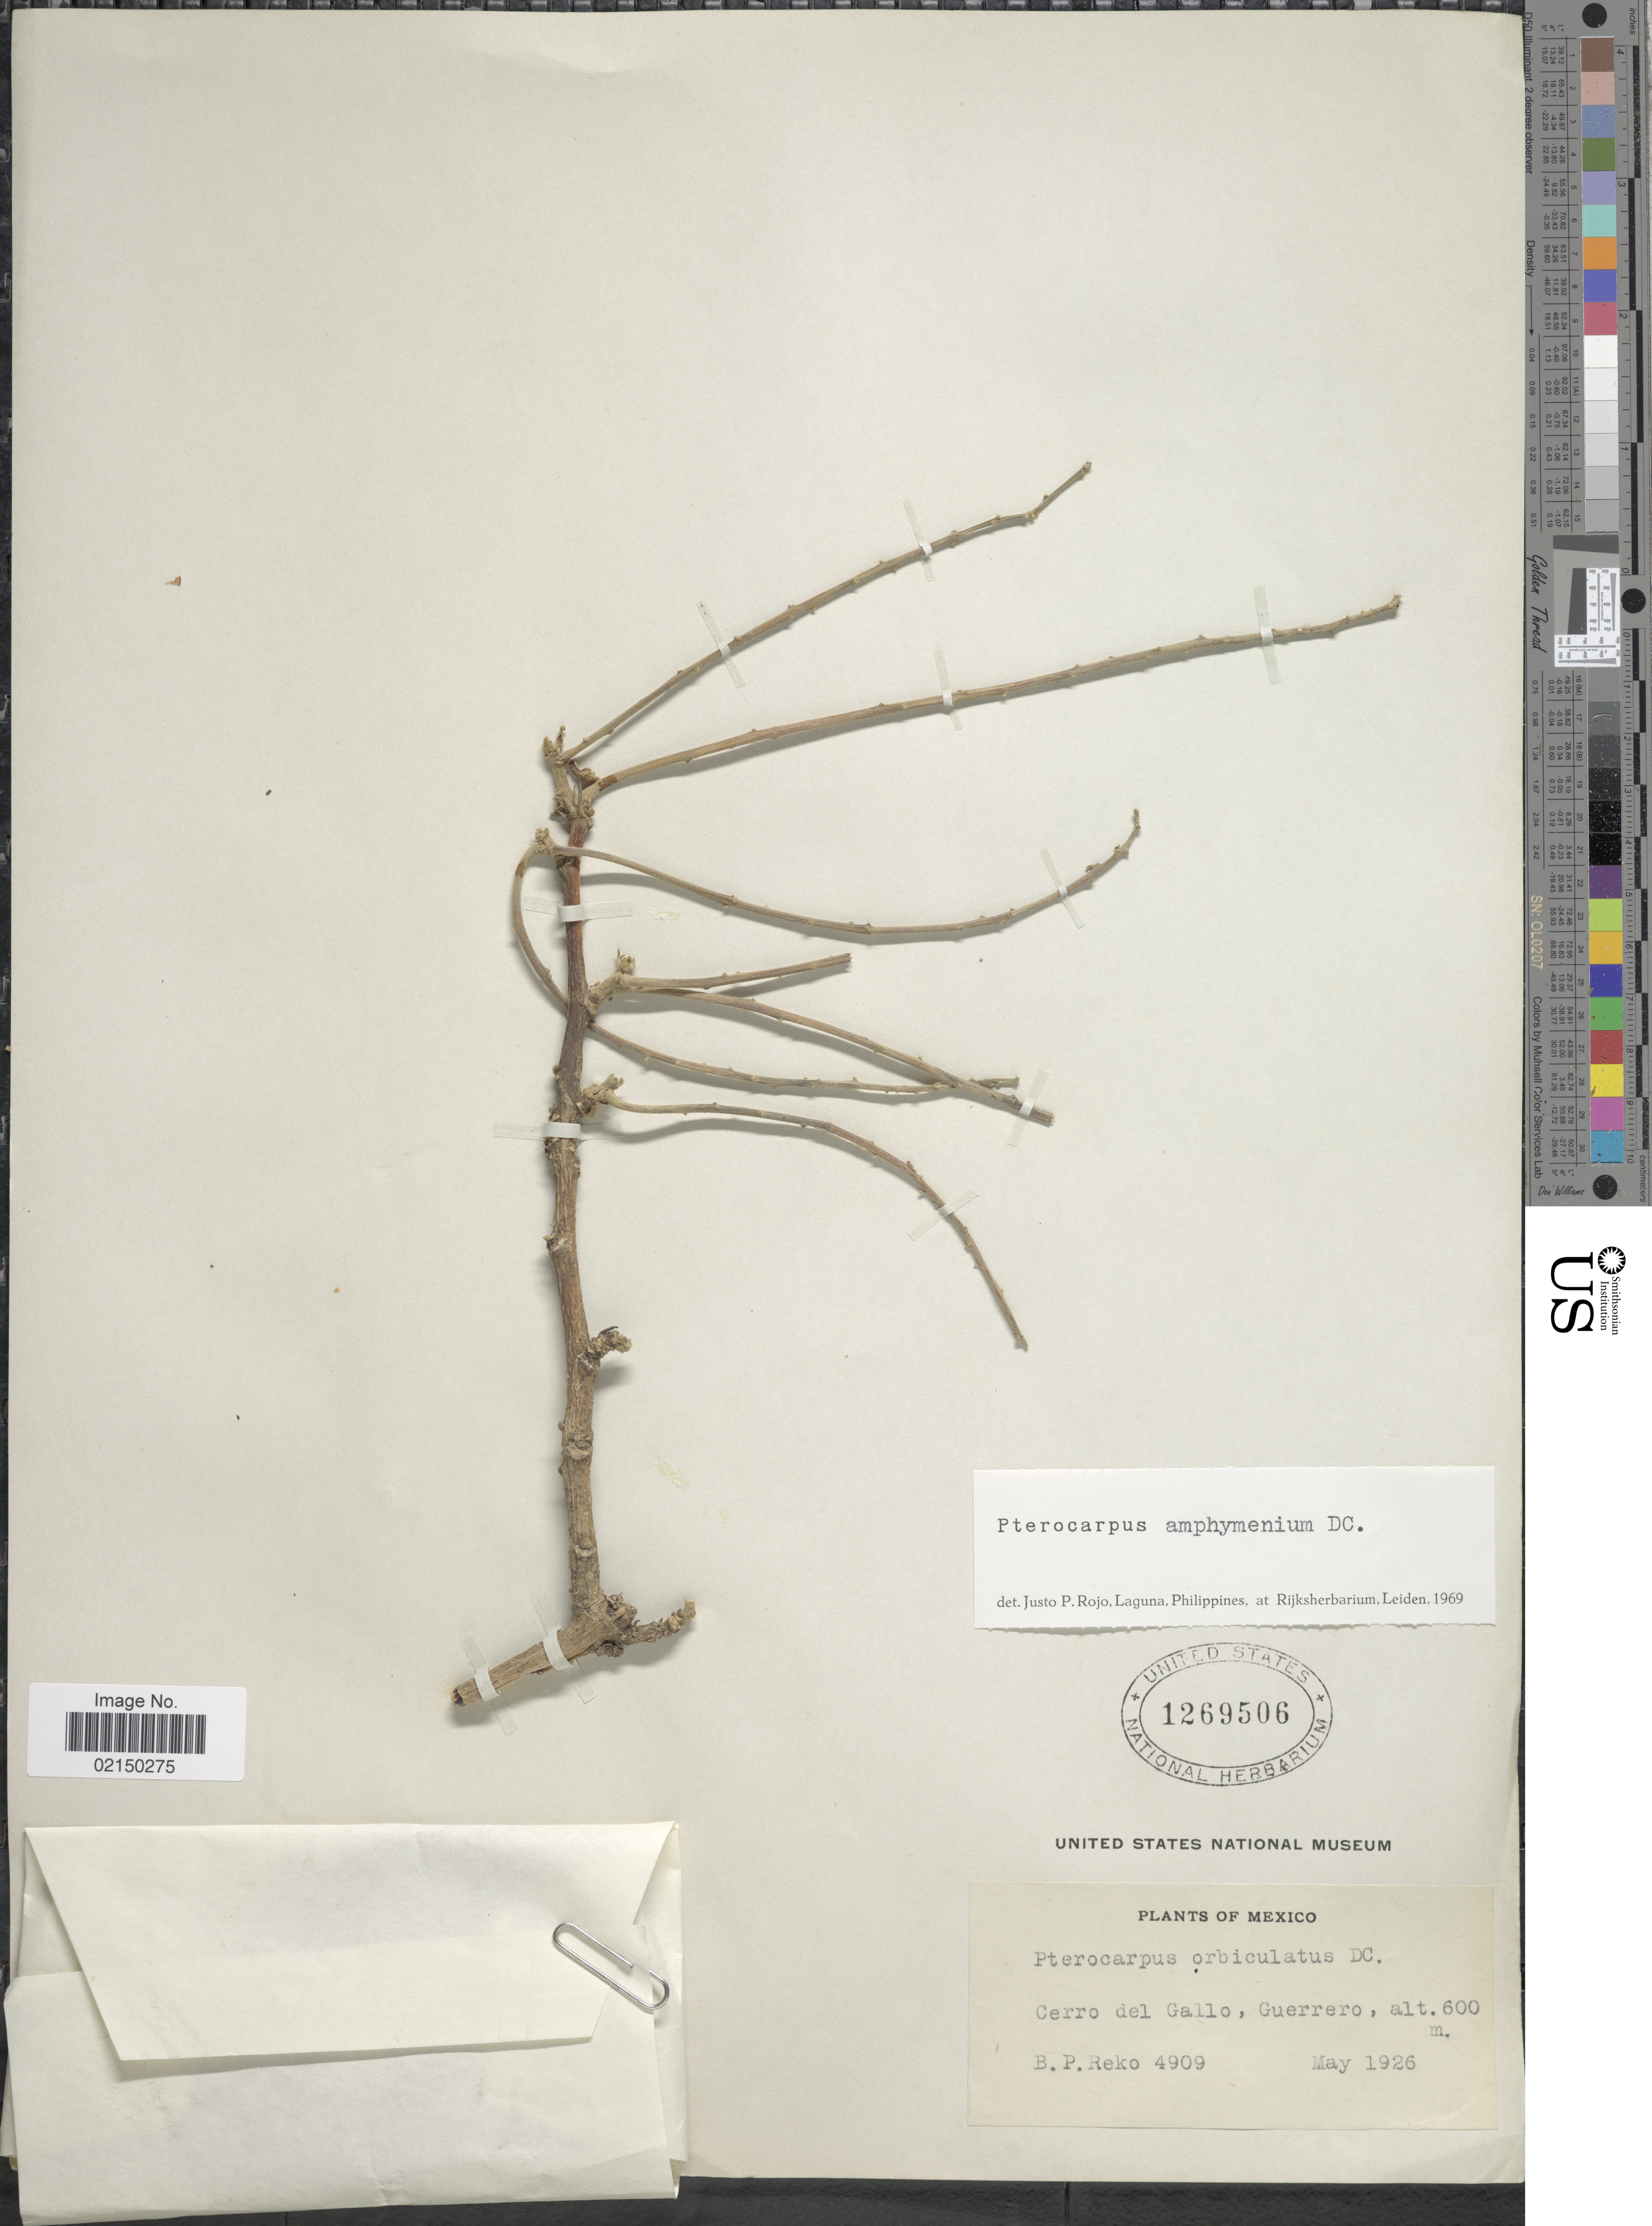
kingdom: Plantae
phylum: Tracheophyta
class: Magnoliopsida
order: Fabales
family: Fabaceae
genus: Pterocarpus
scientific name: Pterocarpus orbiculatus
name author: DC.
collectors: B. P. Reko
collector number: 4909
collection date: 1926-05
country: Mexico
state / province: Guerrero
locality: Cerro del Gallo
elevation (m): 600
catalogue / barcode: US 1269506